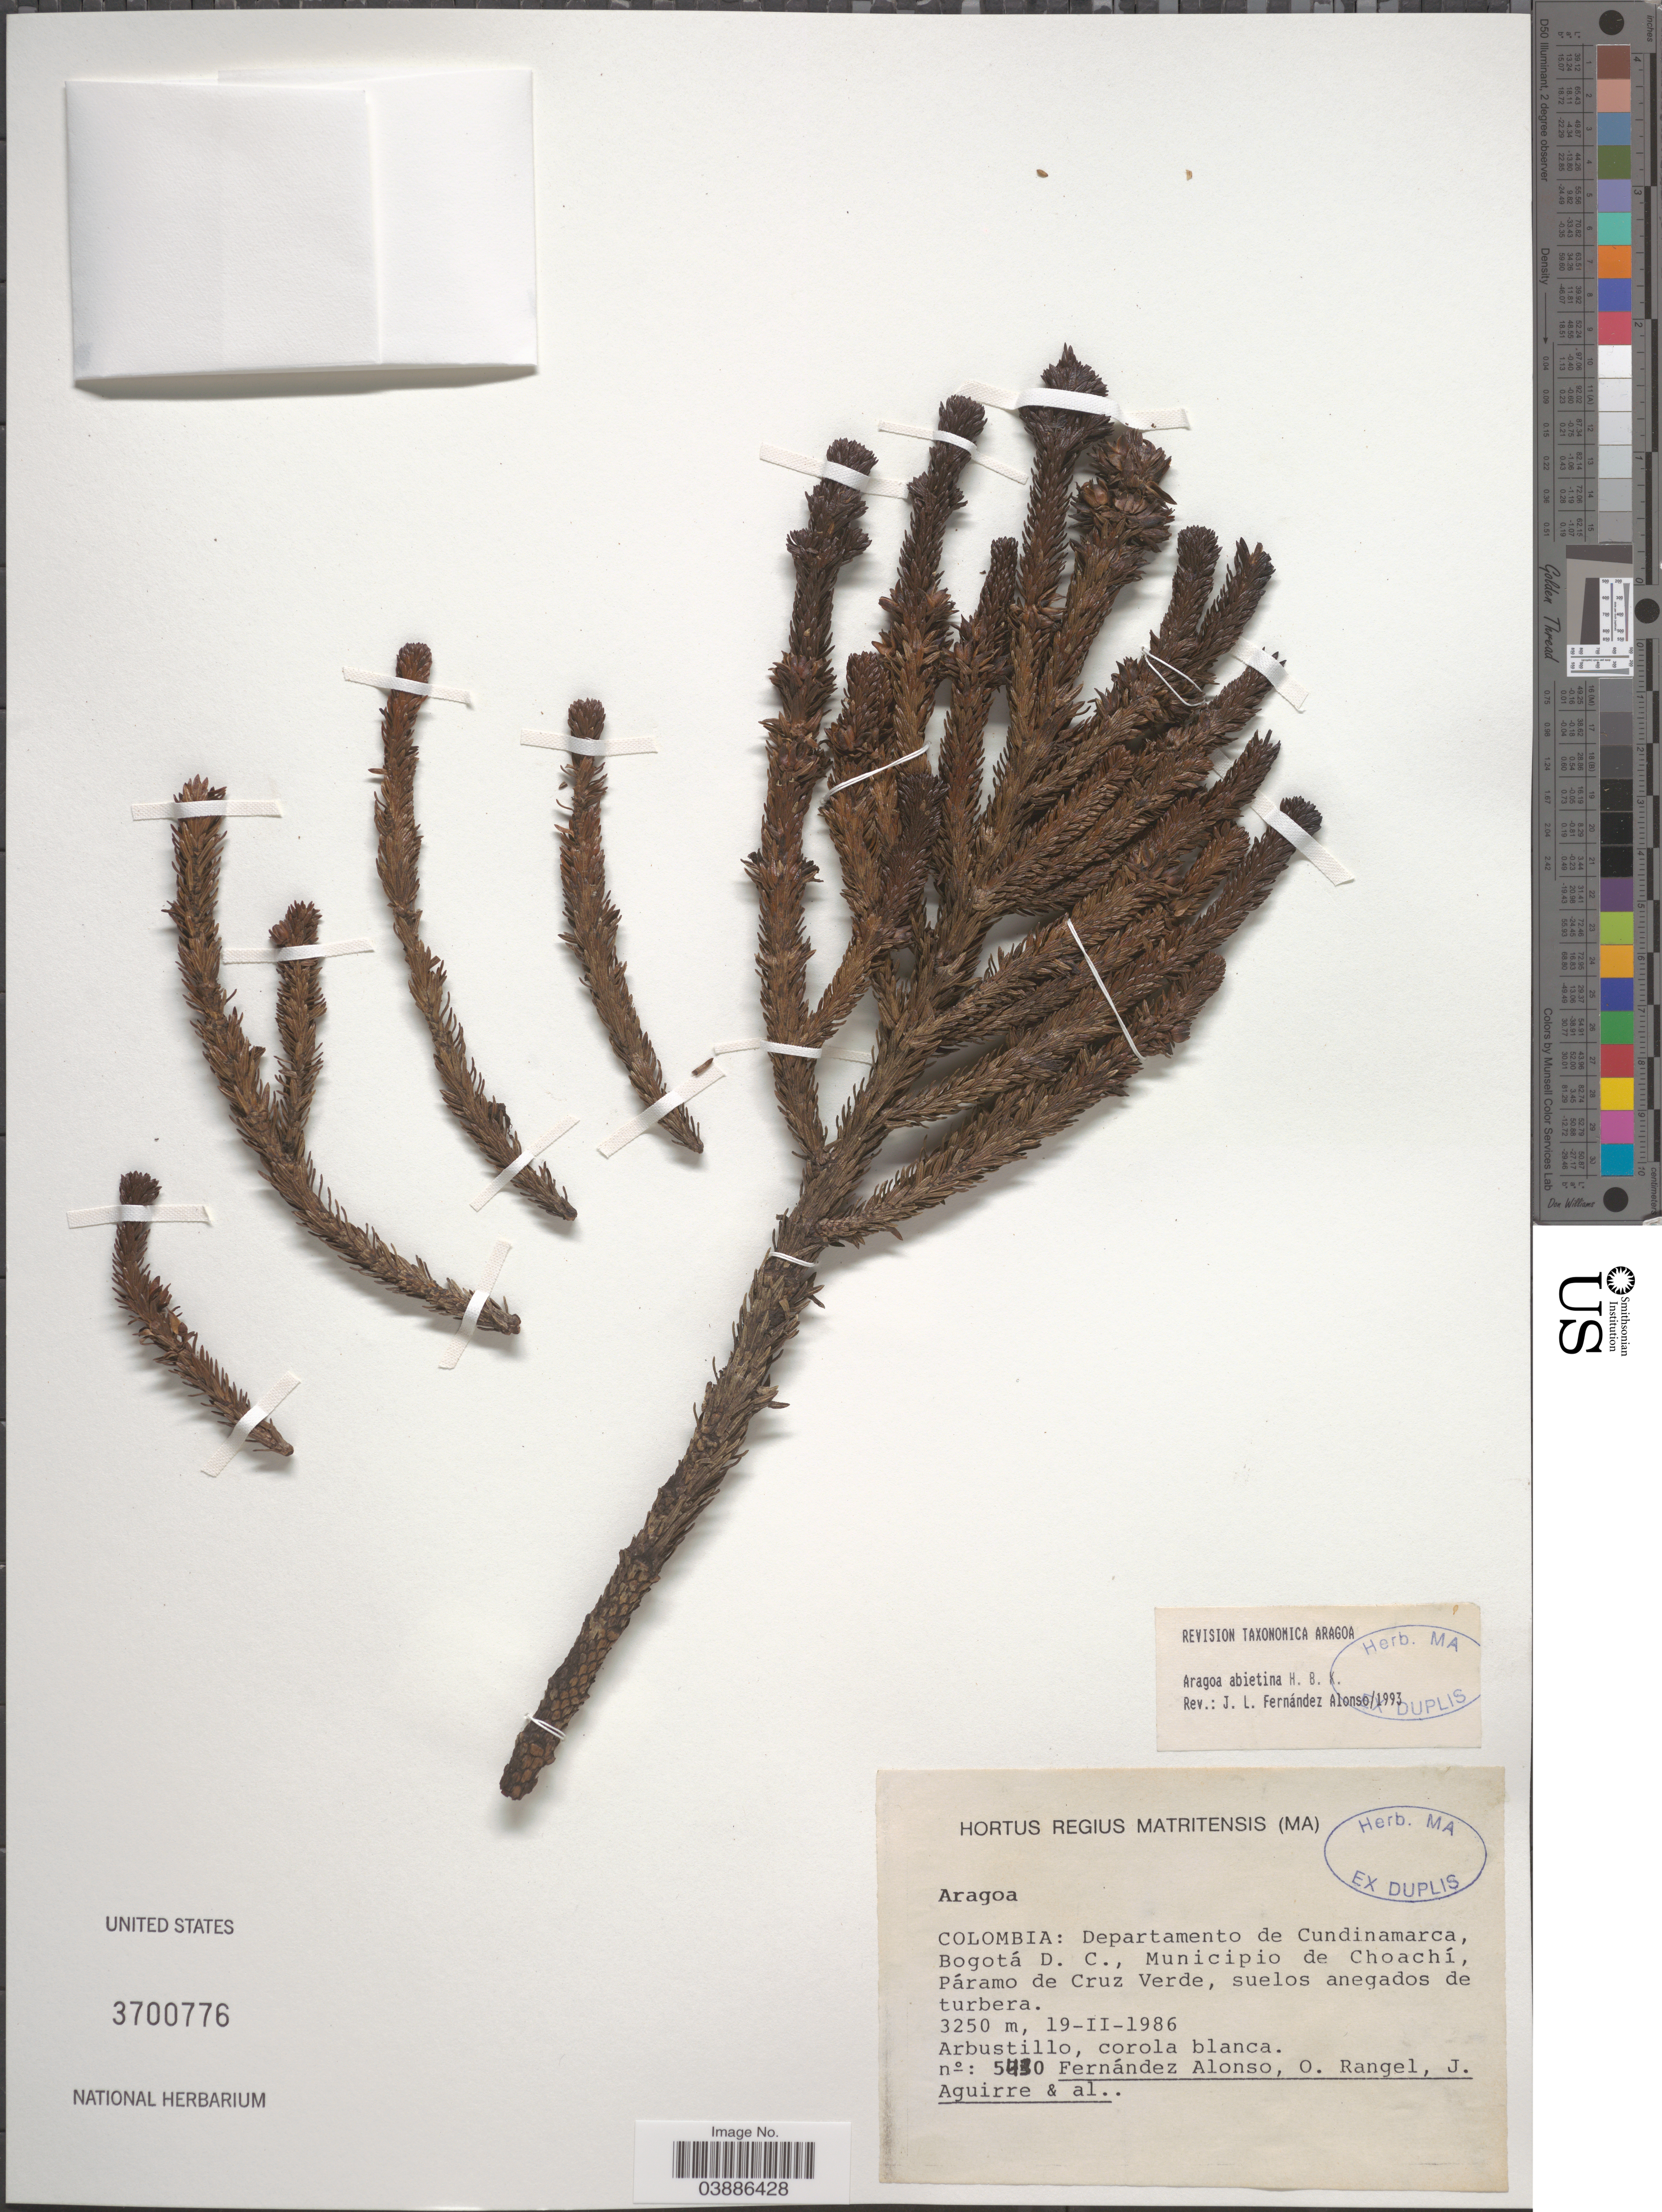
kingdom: Plantae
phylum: Tracheophyta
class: Magnoliopsida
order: Lamiales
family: Plantaginaceae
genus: Aragoa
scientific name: Aragoa abietina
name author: Kunth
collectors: F. Alonso, O. Rangel, J. Aguirre & et al.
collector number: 5430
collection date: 1986-02-19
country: Colombia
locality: Departamento de Cundinamarca, Bogotá D. C., Municipio de Choachí, Páramo de Cruz Verde.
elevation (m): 3250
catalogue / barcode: US 3700776